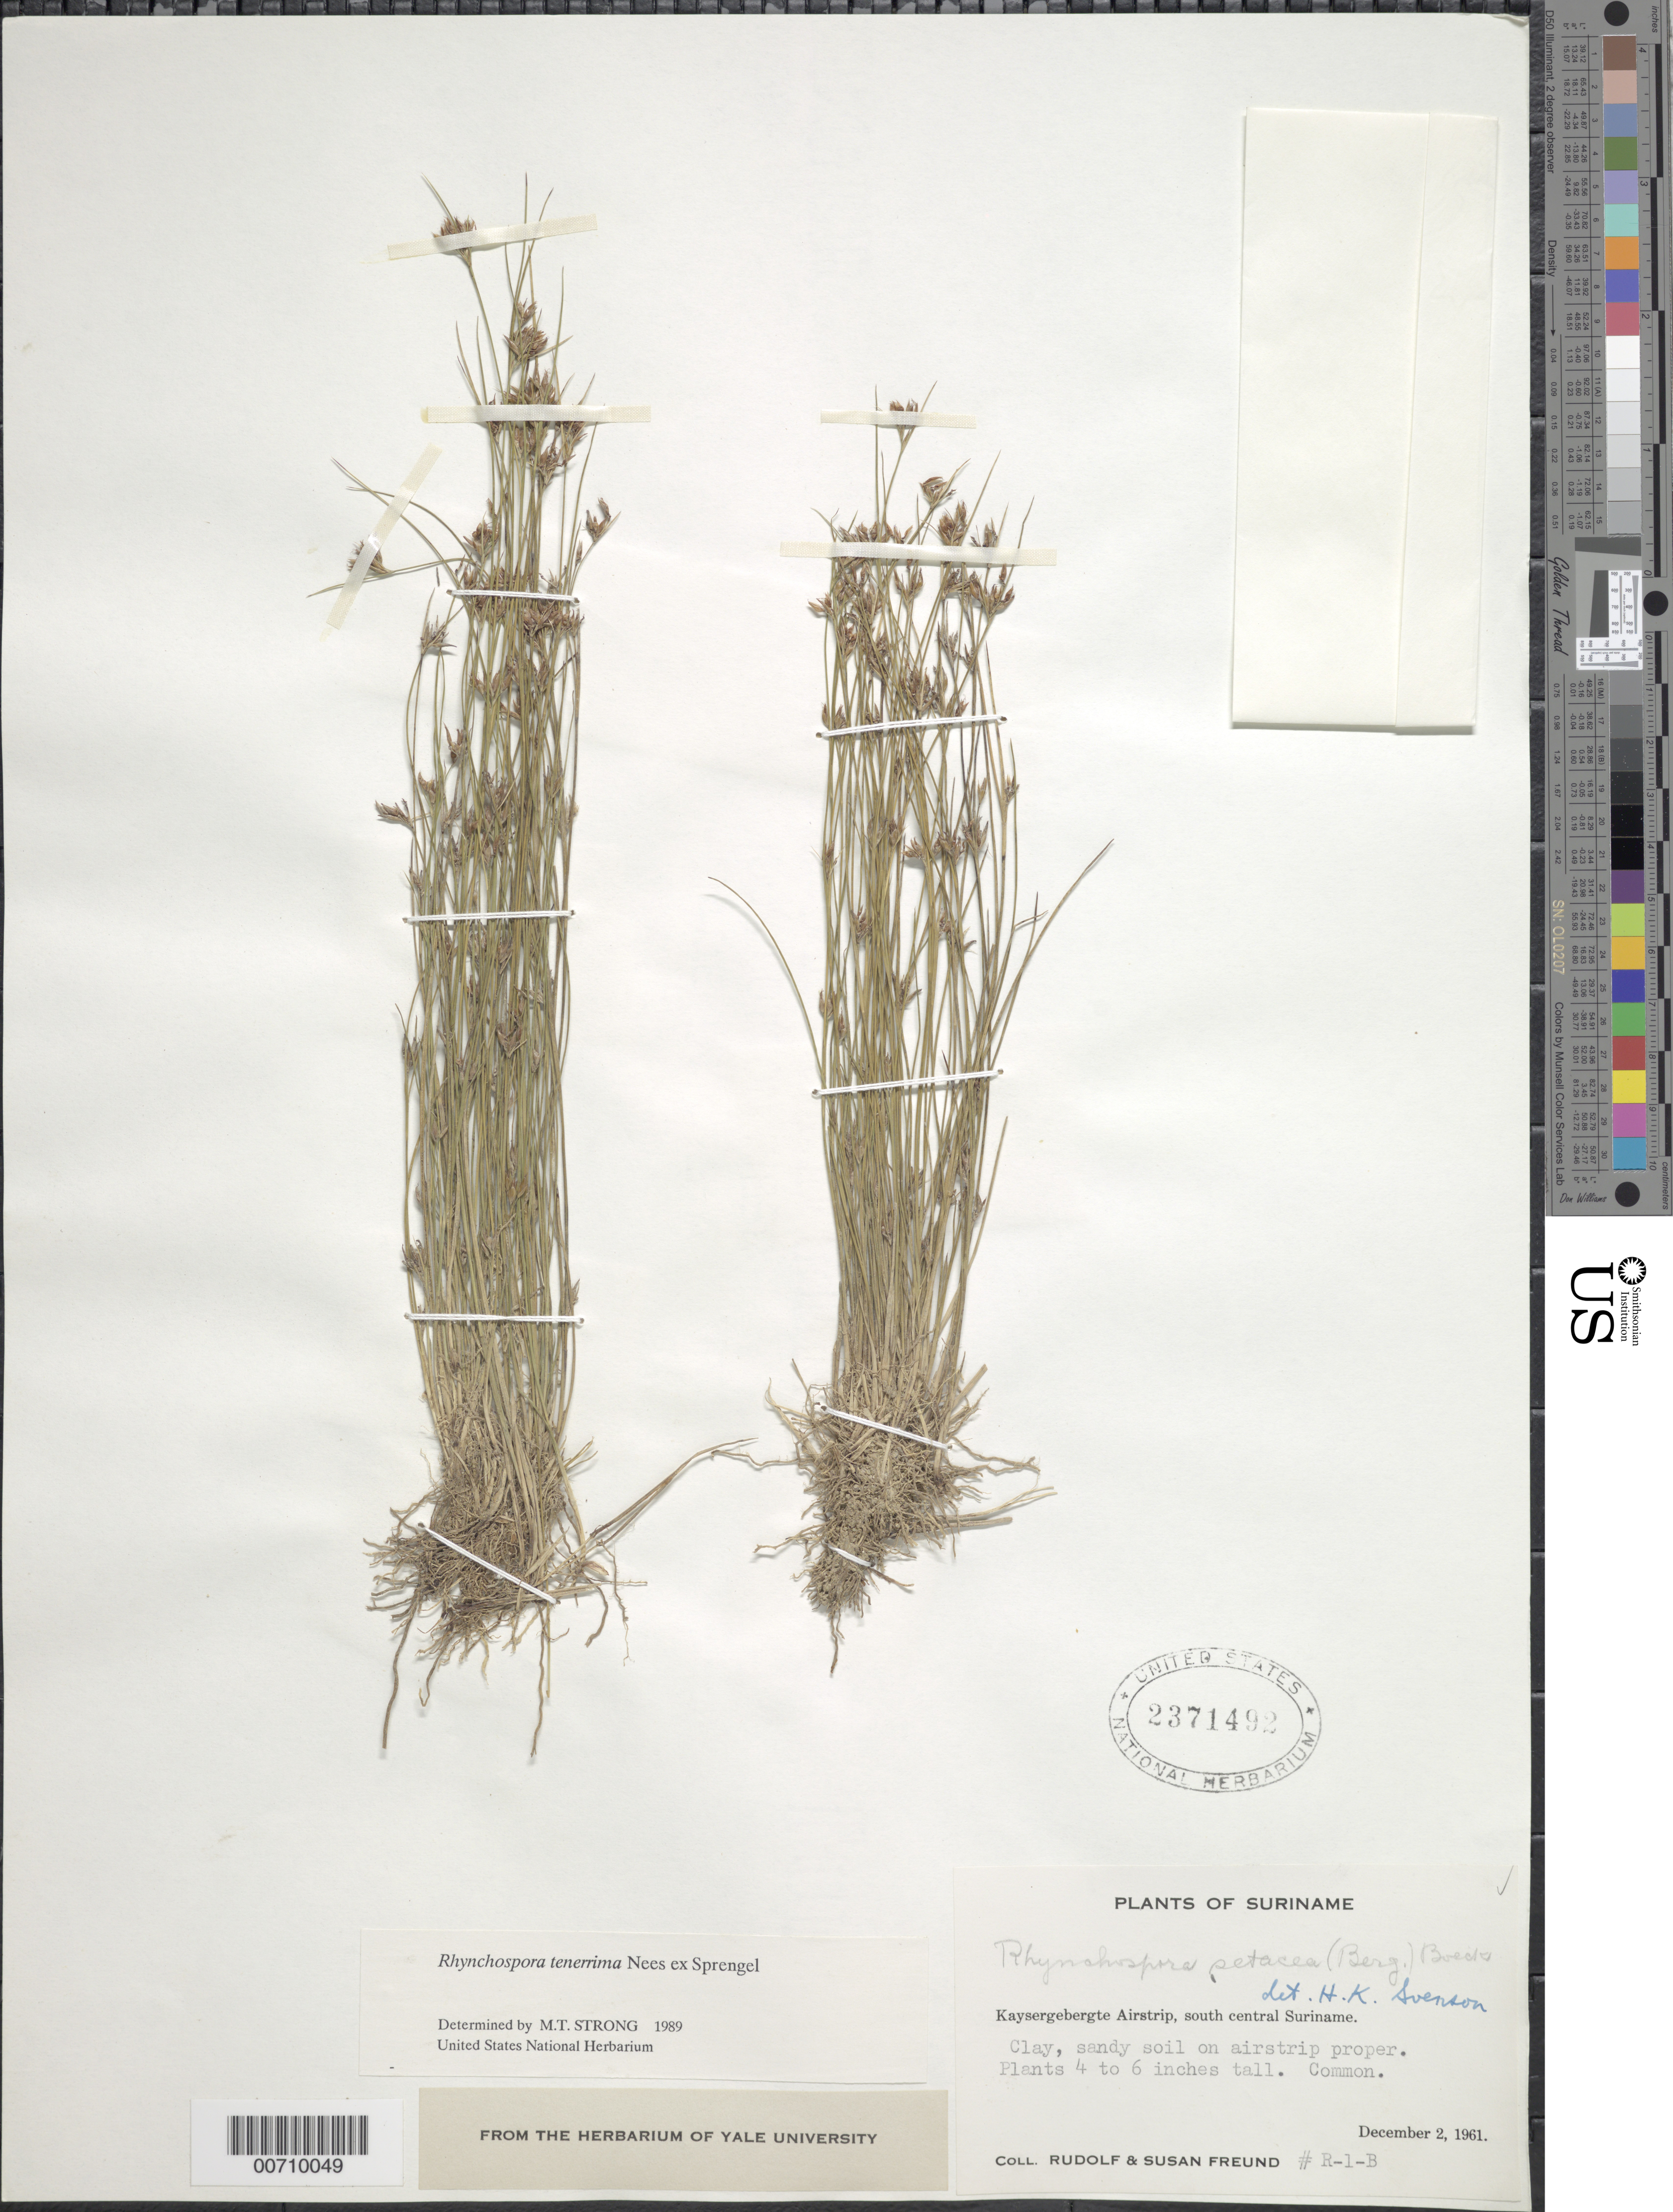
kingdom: Plantae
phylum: Tracheophyta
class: Liliopsida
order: Poales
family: Cyperaceae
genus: Rhynchospora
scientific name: Rhynchospora tenerrima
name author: Nees ex Spreng.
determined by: Strong, M. T., (US), Smithsonian Institution - National Museum of Natural History (UNITED STATES)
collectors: R. Freund & S. Freund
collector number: R 1 B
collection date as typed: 2-Dec-61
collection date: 1961-12-02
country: Suriname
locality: Kaysergebergte Airstrip, south central Suriname, 45 km above confl. with Lucie R.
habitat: Clay sandy soil on airstrip proper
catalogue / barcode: US 2371492